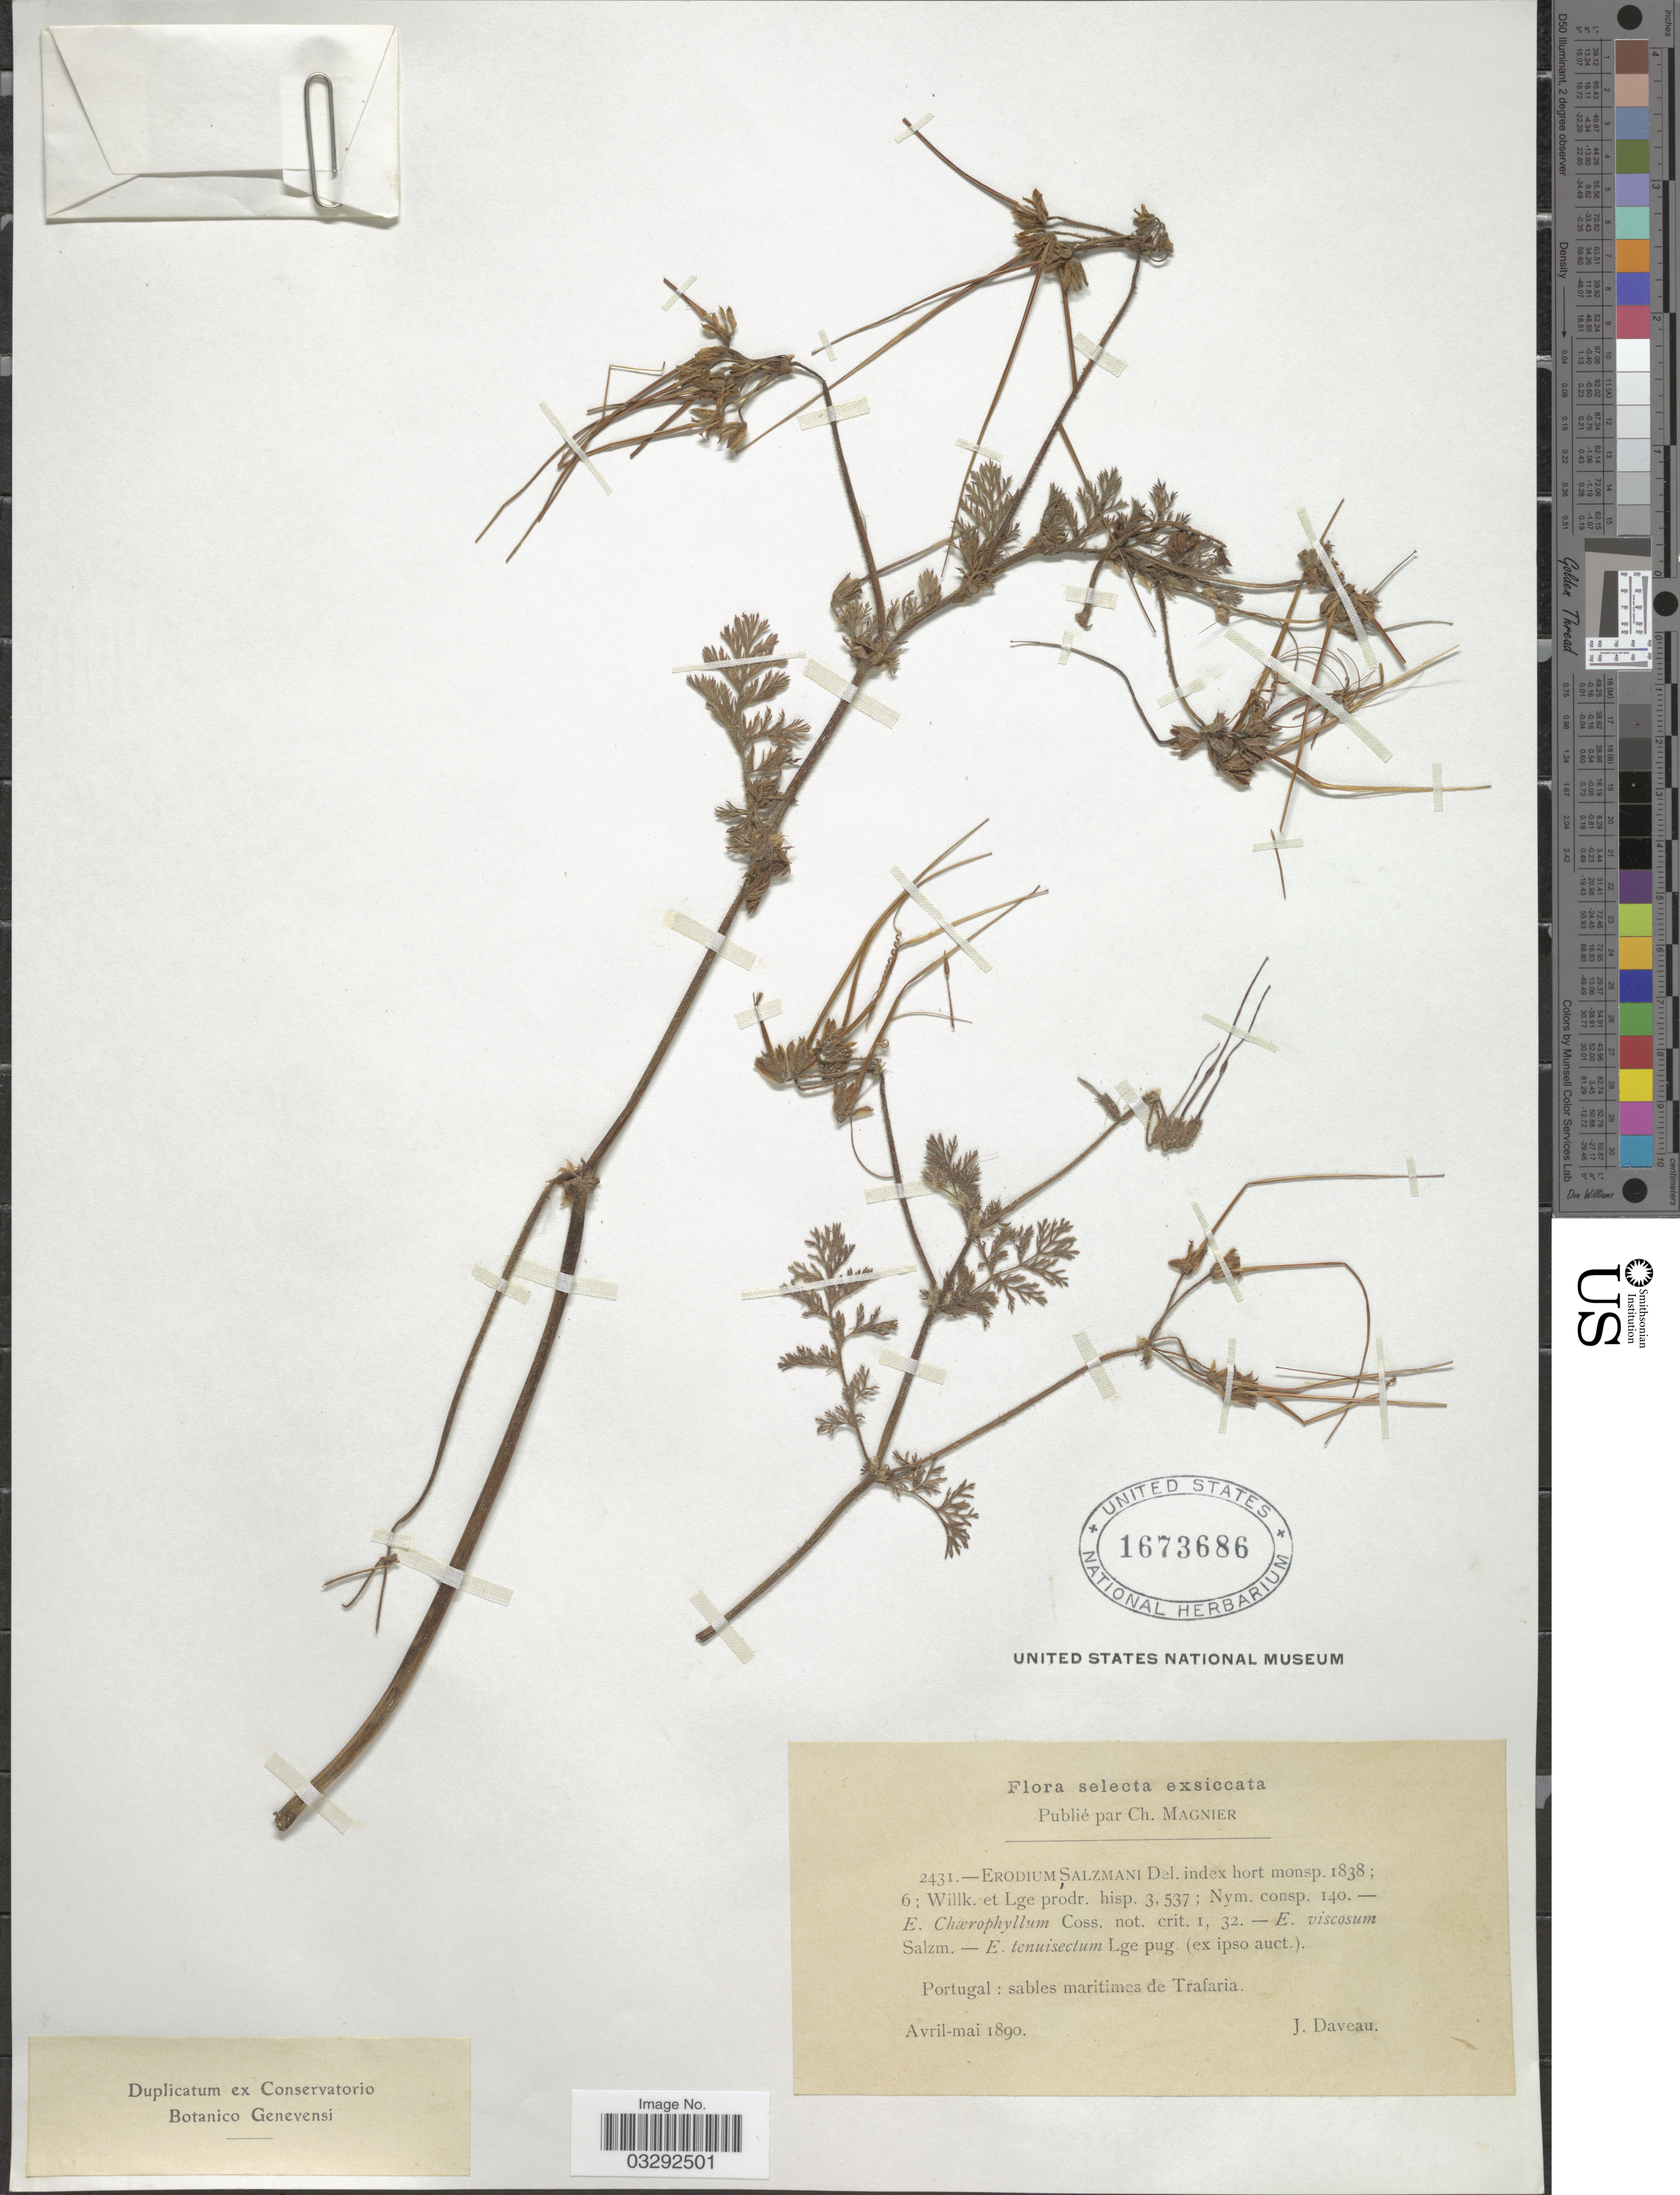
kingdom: Plantae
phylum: Tracheophyta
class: Magnoliopsida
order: Geraniales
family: Geraniaceae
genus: Erodium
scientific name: Erodium salzmanii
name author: Delile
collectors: J. Daveau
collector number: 2431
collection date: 1890-04/1890-05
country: Portugal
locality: Selecta. [unsure placement] Sables maritimes de Trafaria.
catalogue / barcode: US 1673686